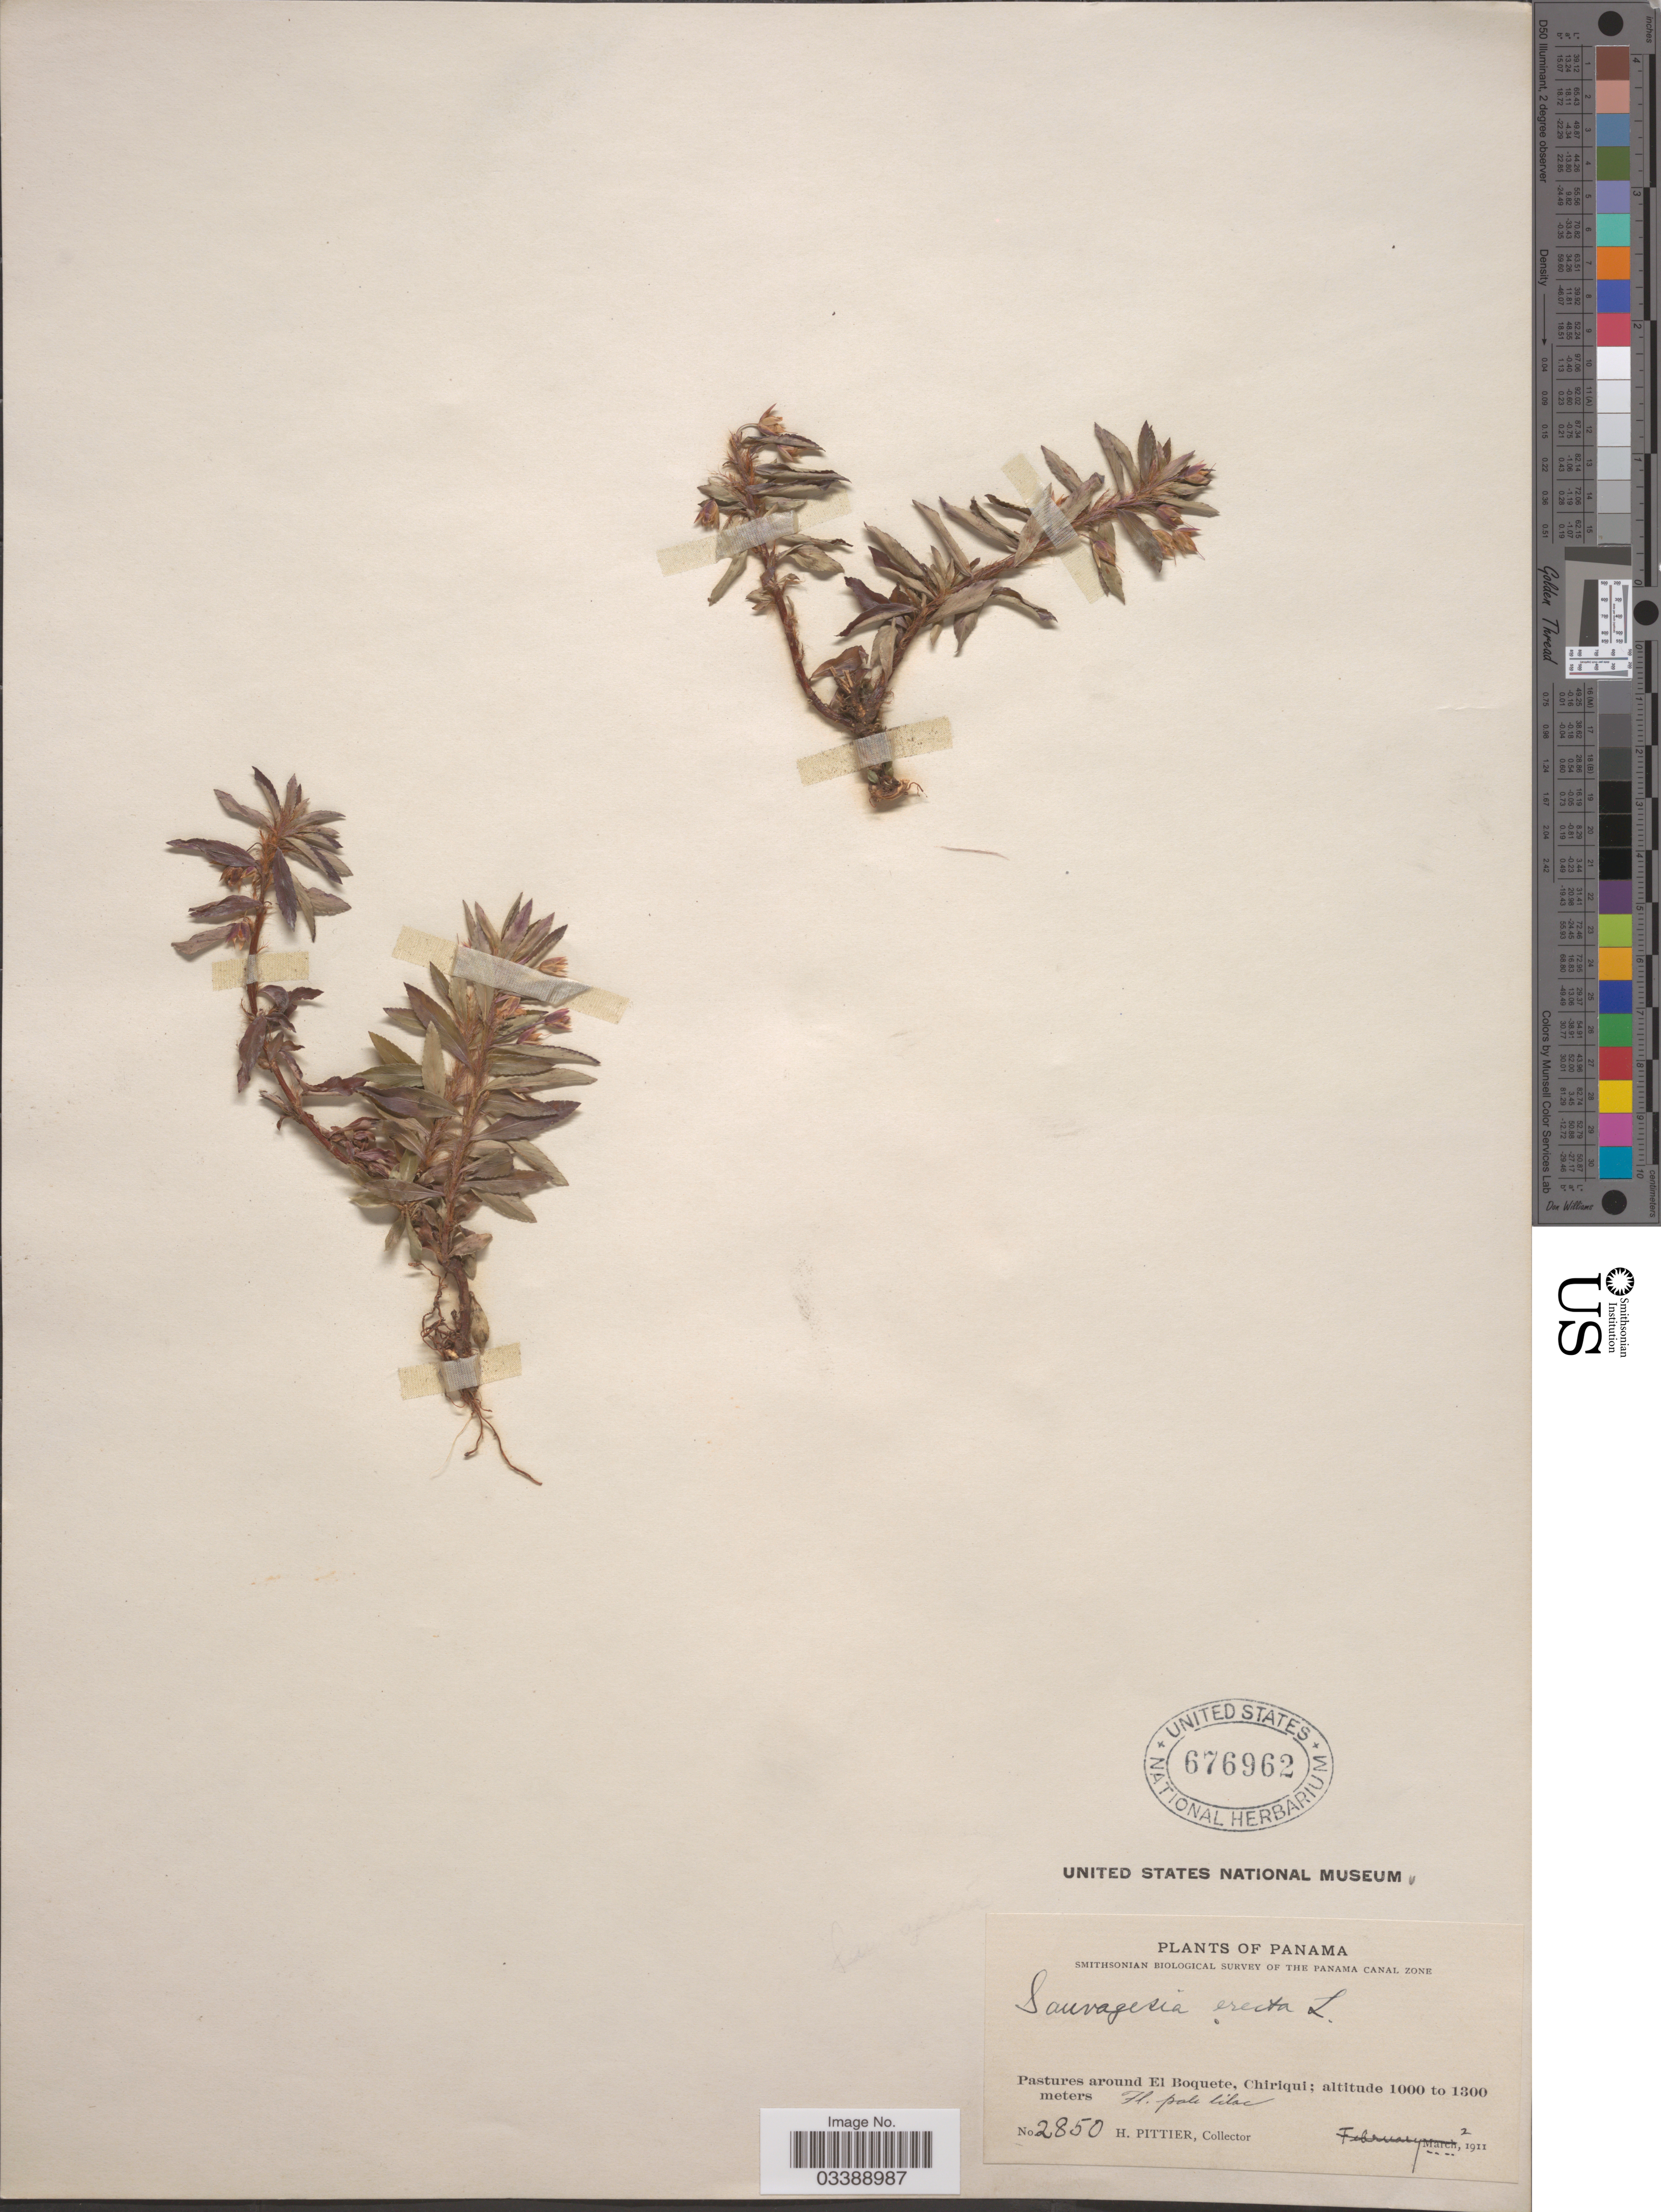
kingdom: Plantae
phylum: Tracheophyta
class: Magnoliopsida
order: Malpighiales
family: Ochnaceae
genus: Sauvagesia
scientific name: Sauvagesia erecta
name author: L.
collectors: H. F. Pittier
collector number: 2850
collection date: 1911-02-02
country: Panama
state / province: Chiriqui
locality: Pastures around El Boquete.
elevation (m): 1000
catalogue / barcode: US 676962